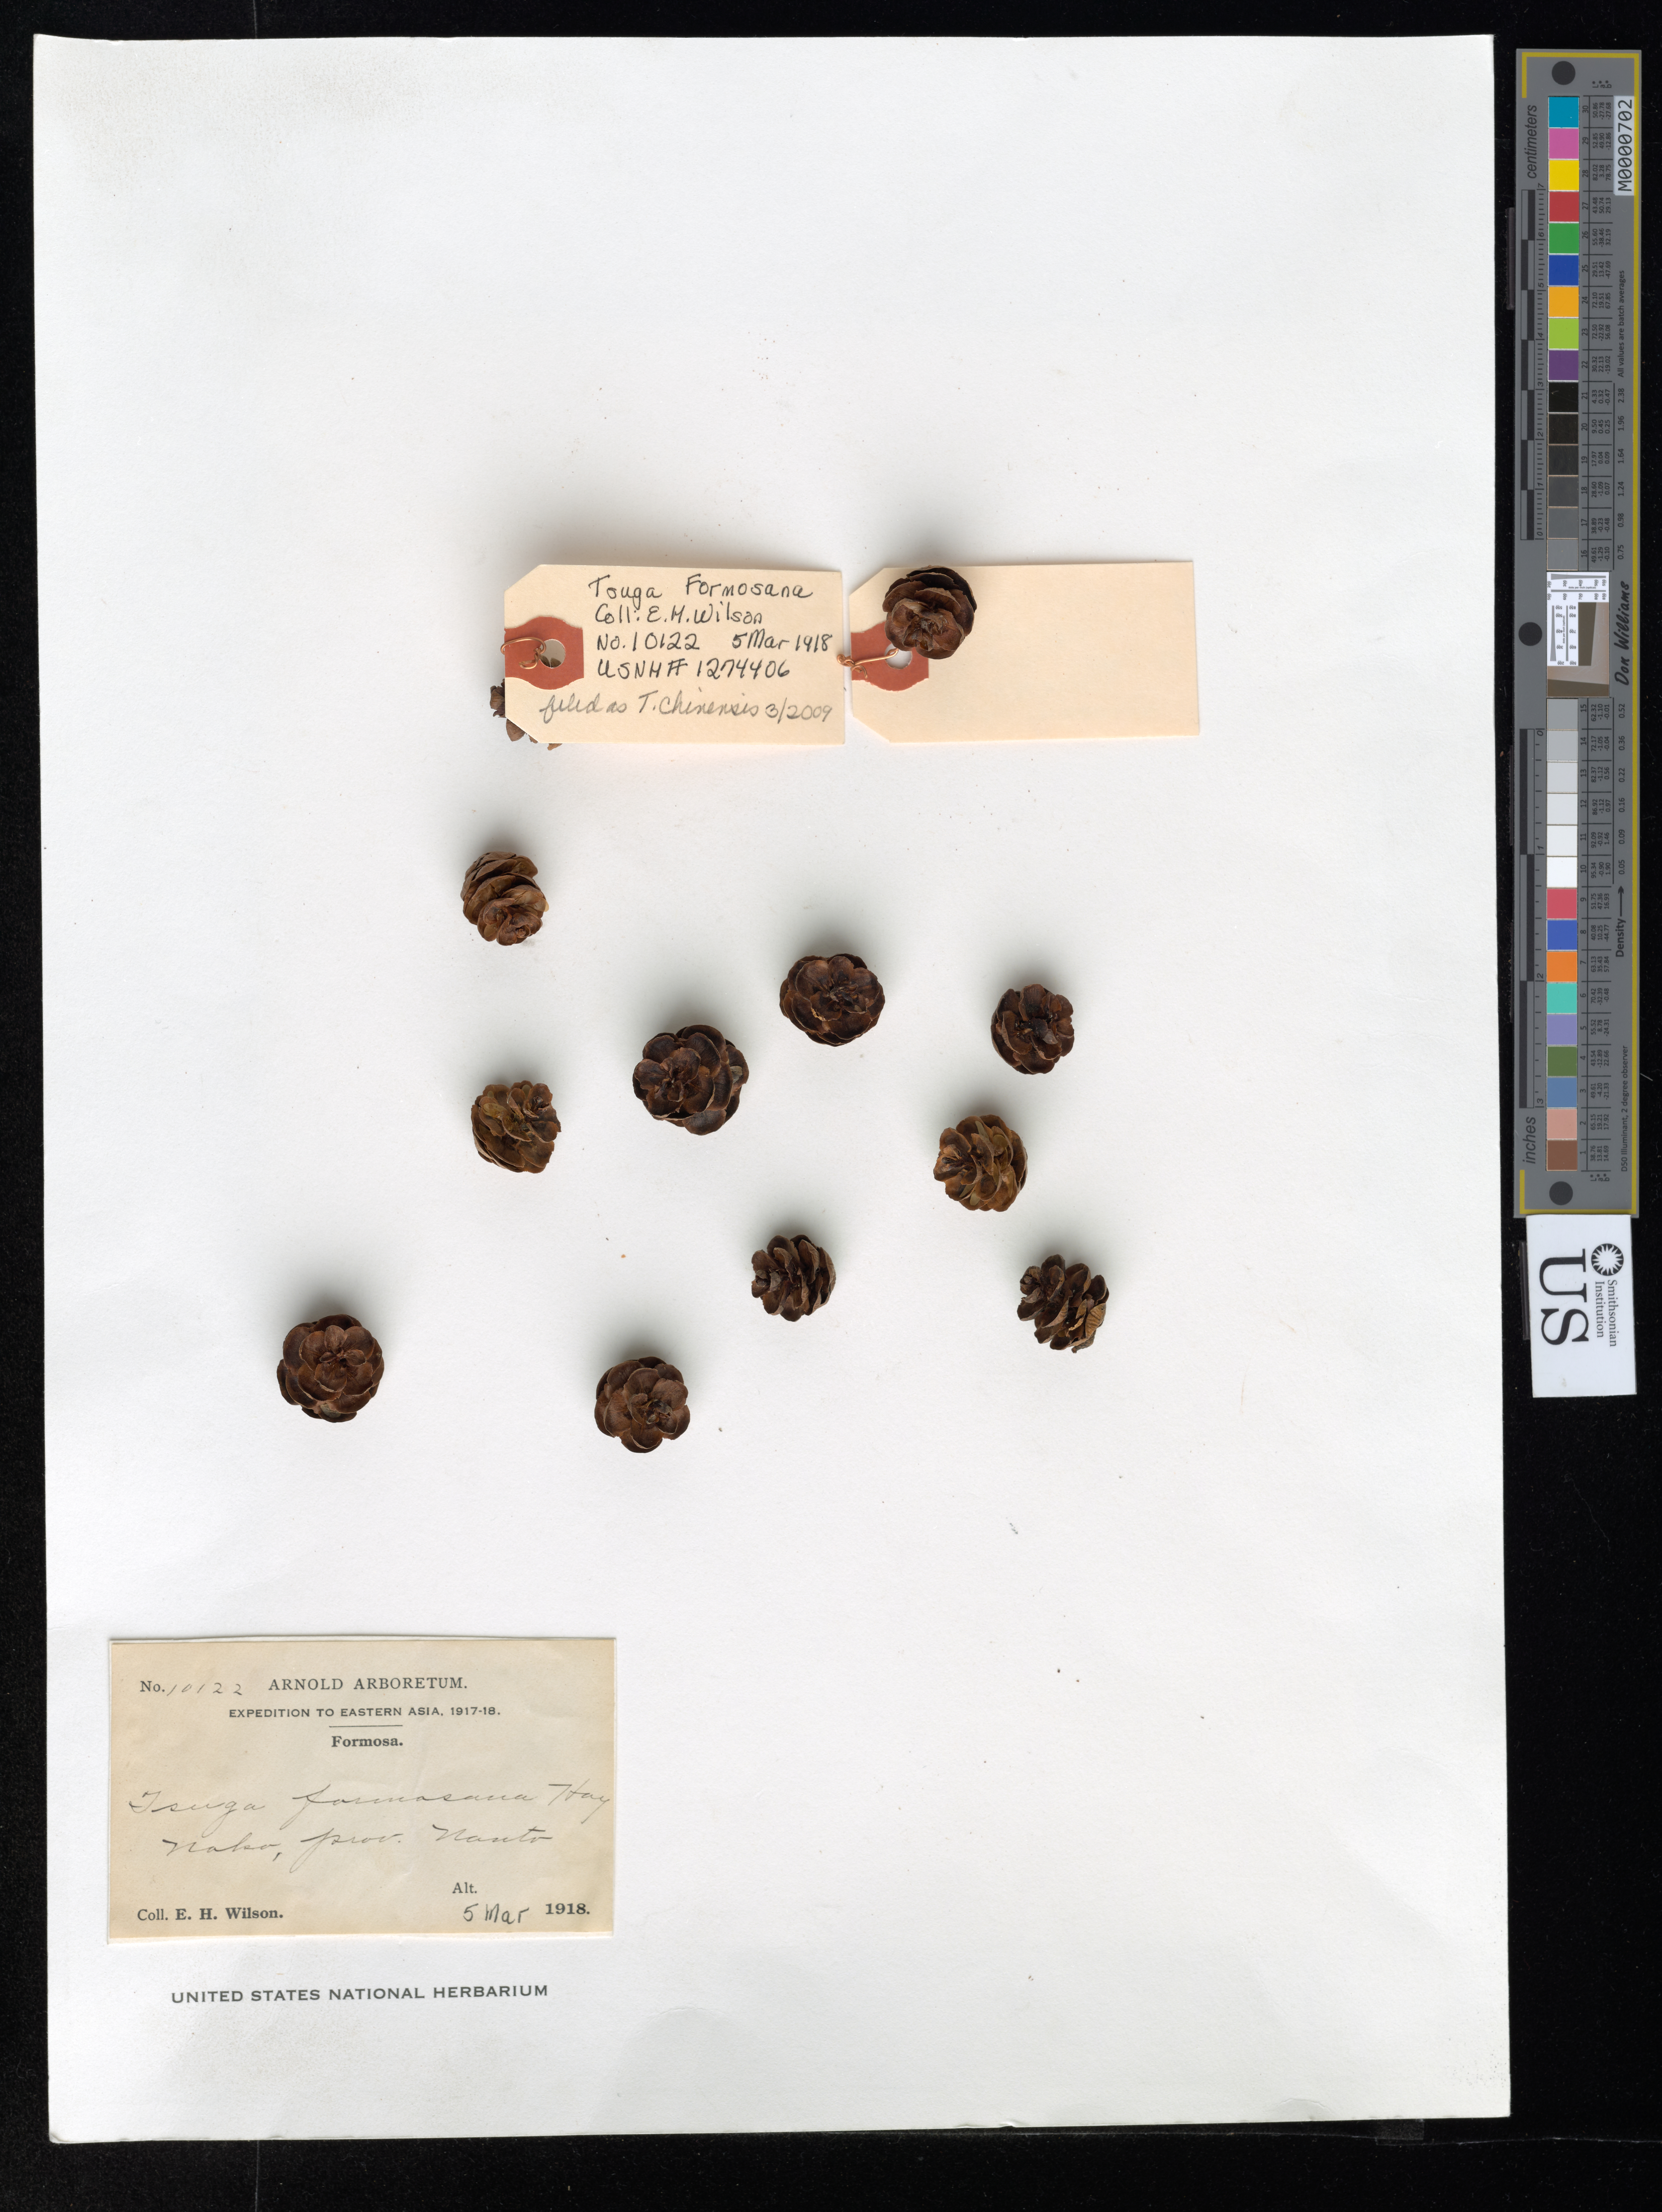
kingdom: Plantae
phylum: Tracheophyta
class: Pinopsida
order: Pinales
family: Pinaceae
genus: Tsuga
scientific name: Tsuga chinensis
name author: (Franch.) Pritz.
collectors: E. Wilson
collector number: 10122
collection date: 1918-03-05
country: Taiwan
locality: Eastern Asia, Formosa. Noko, prov. Nanto.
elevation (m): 2830